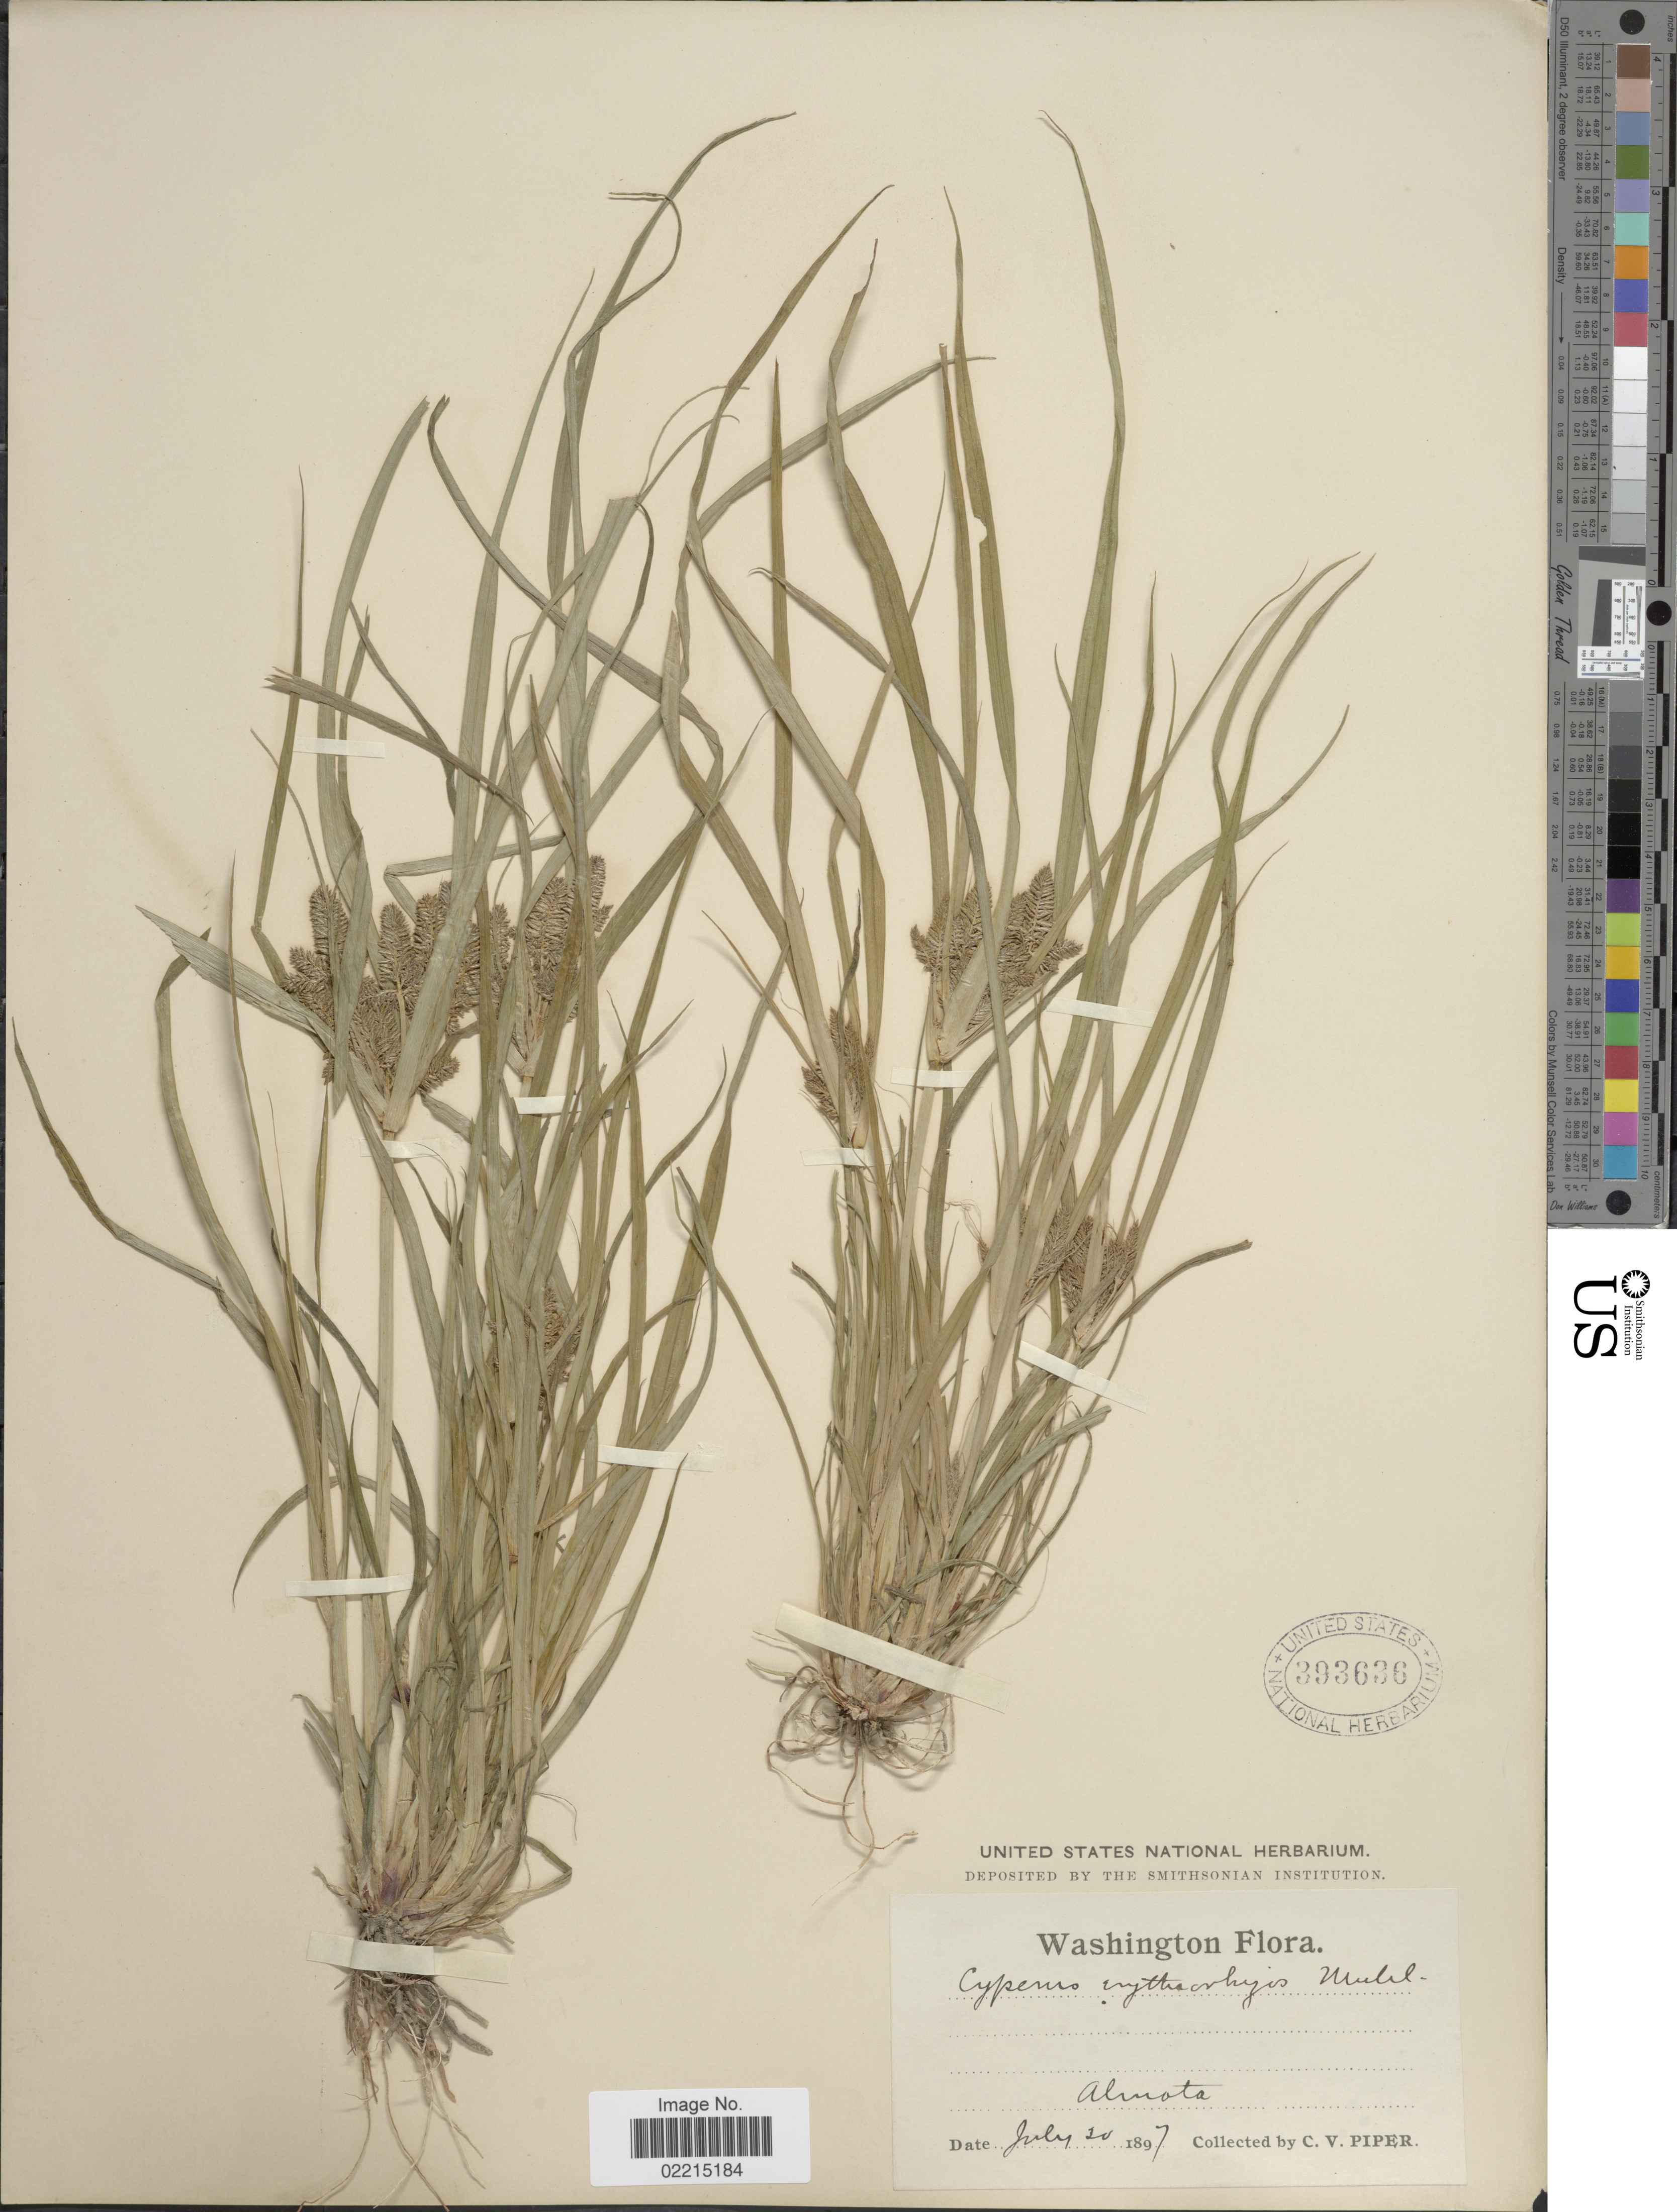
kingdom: Plantae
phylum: Tracheophyta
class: Liliopsida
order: Poales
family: Cyperaceae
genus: Cyperus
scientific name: Cyperus erythrorhizos Muhl.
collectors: C. V. Piper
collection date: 1897-07-20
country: United States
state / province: Washington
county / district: Whitman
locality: Almota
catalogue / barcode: US 393636